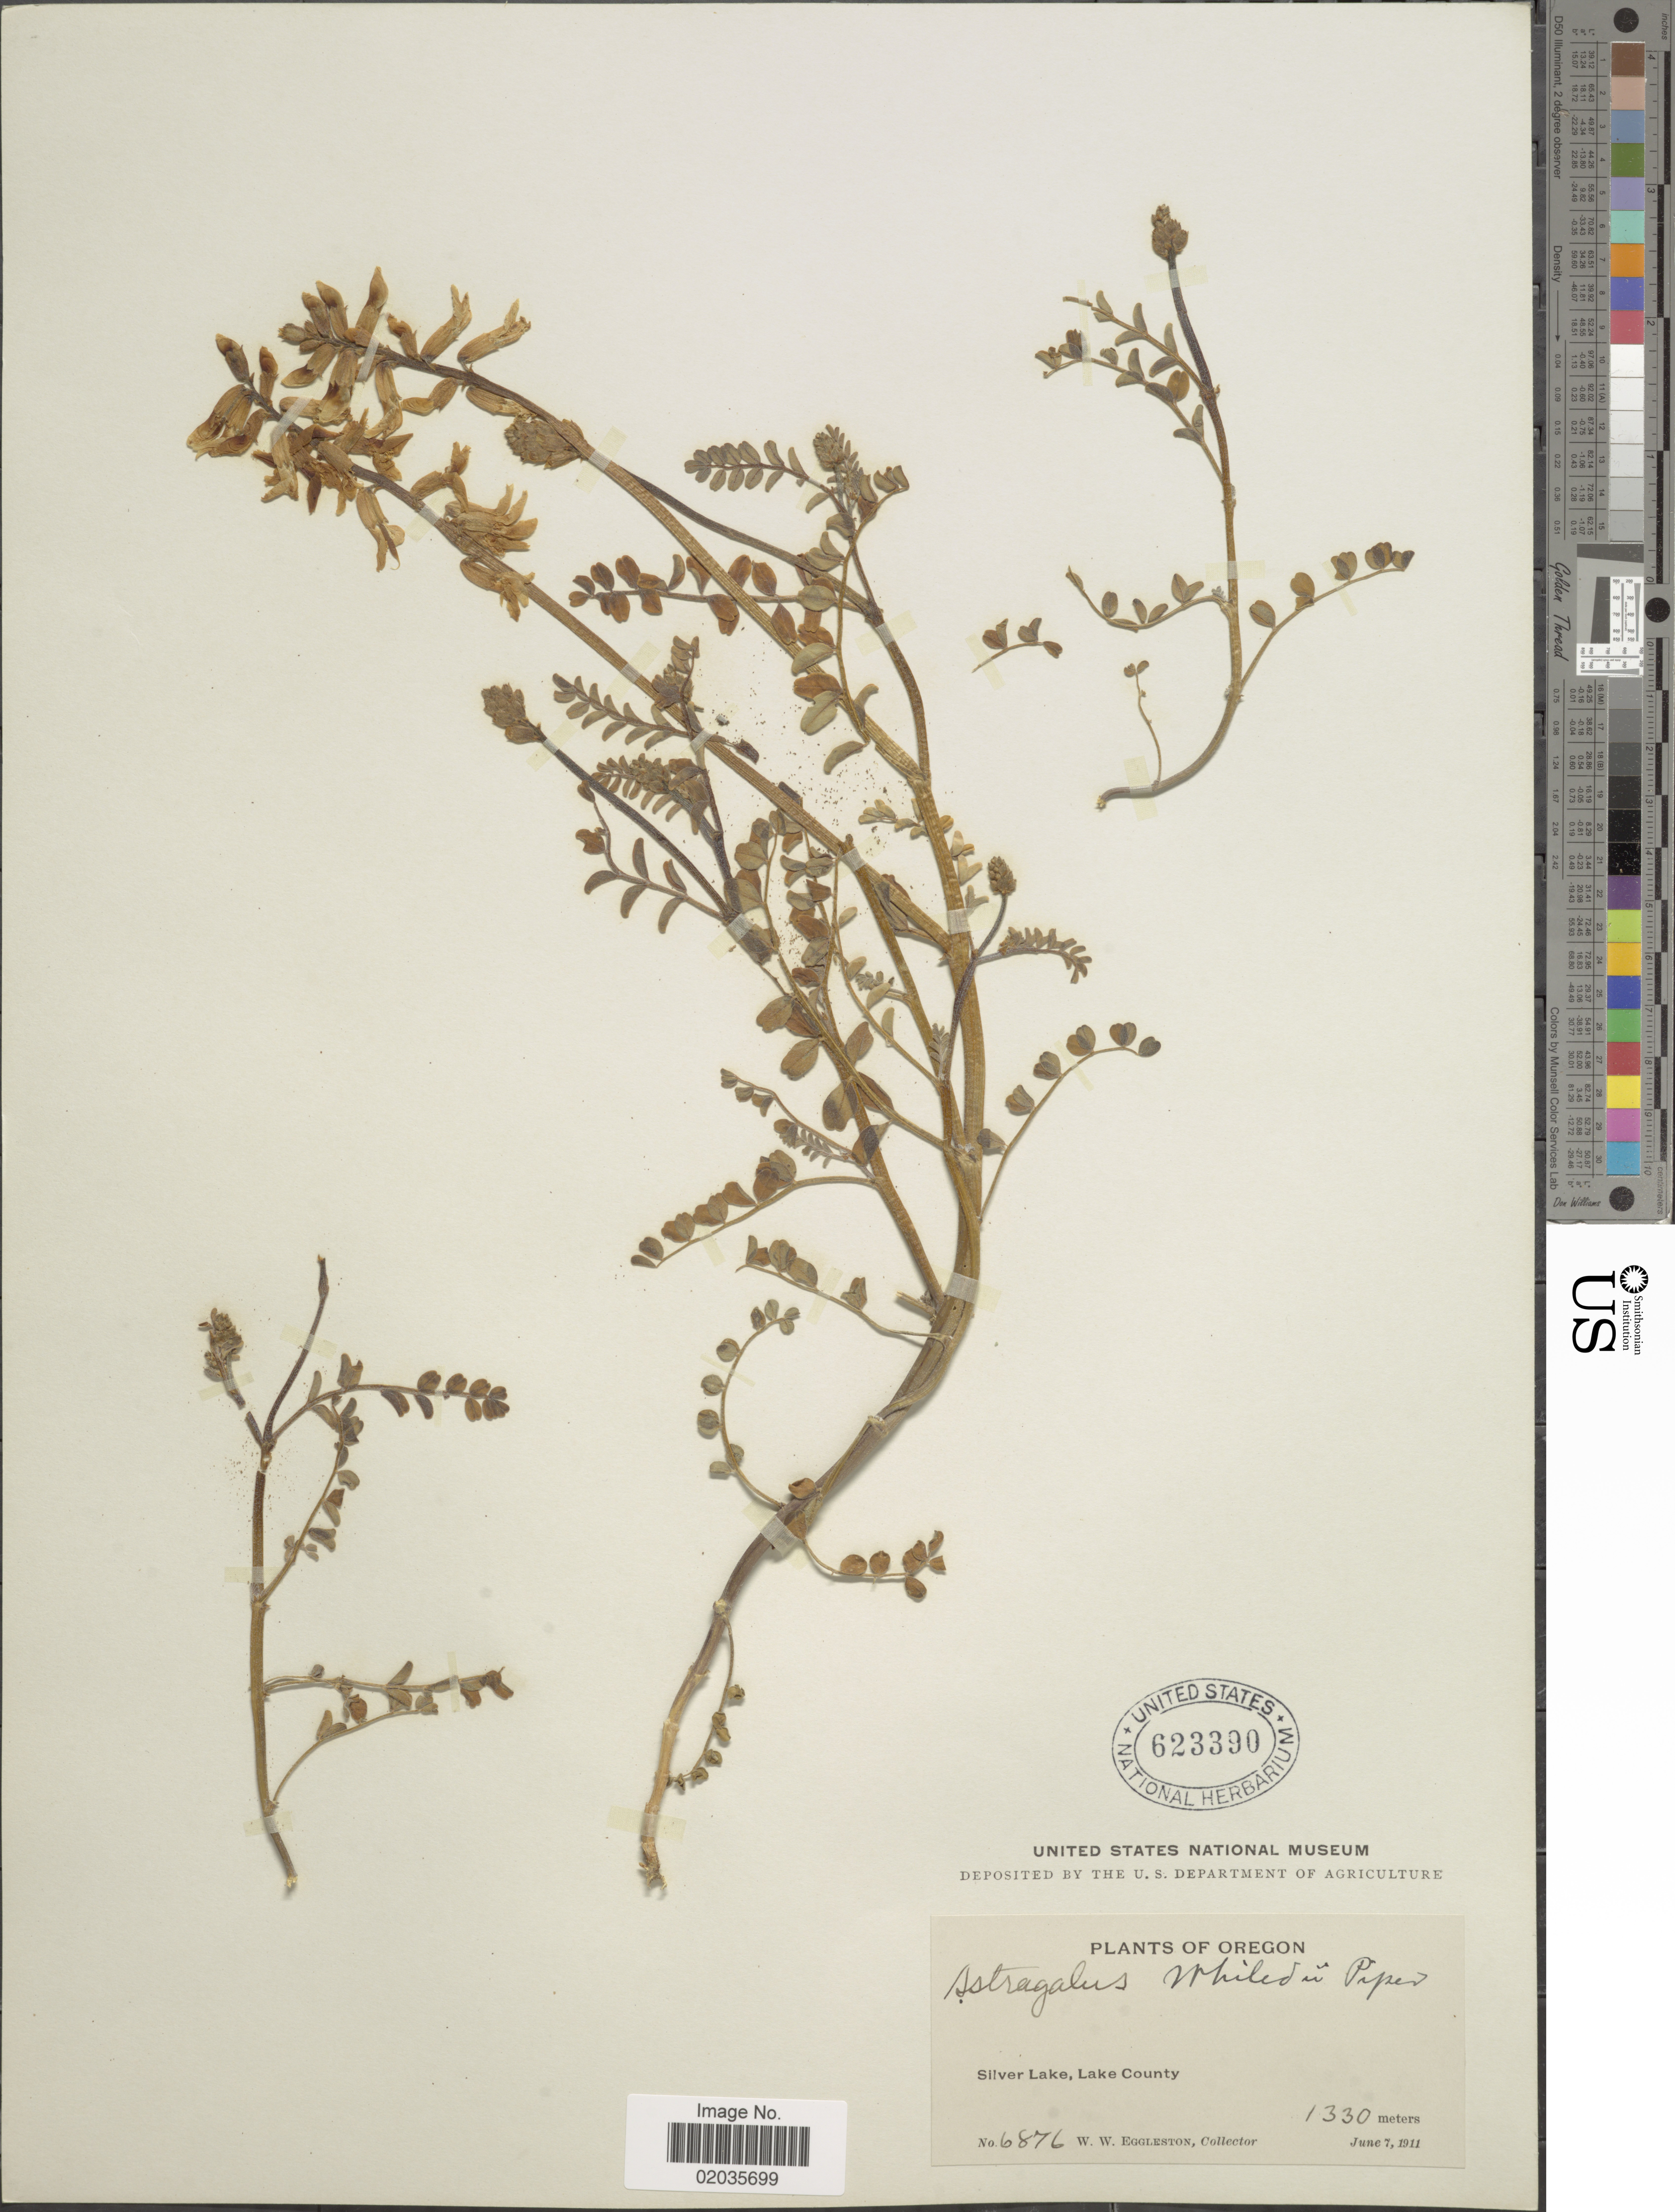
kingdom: Plantae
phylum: Tracheophyta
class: Magnoliopsida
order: Fabales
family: Fabaceae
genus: Astragalus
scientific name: Astragalus whitedii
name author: Piper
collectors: W. W. Eggleston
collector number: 6876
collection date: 1911-06-07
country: United States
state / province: Oregon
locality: Silver Lake, Lake County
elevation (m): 1330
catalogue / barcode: US 623390